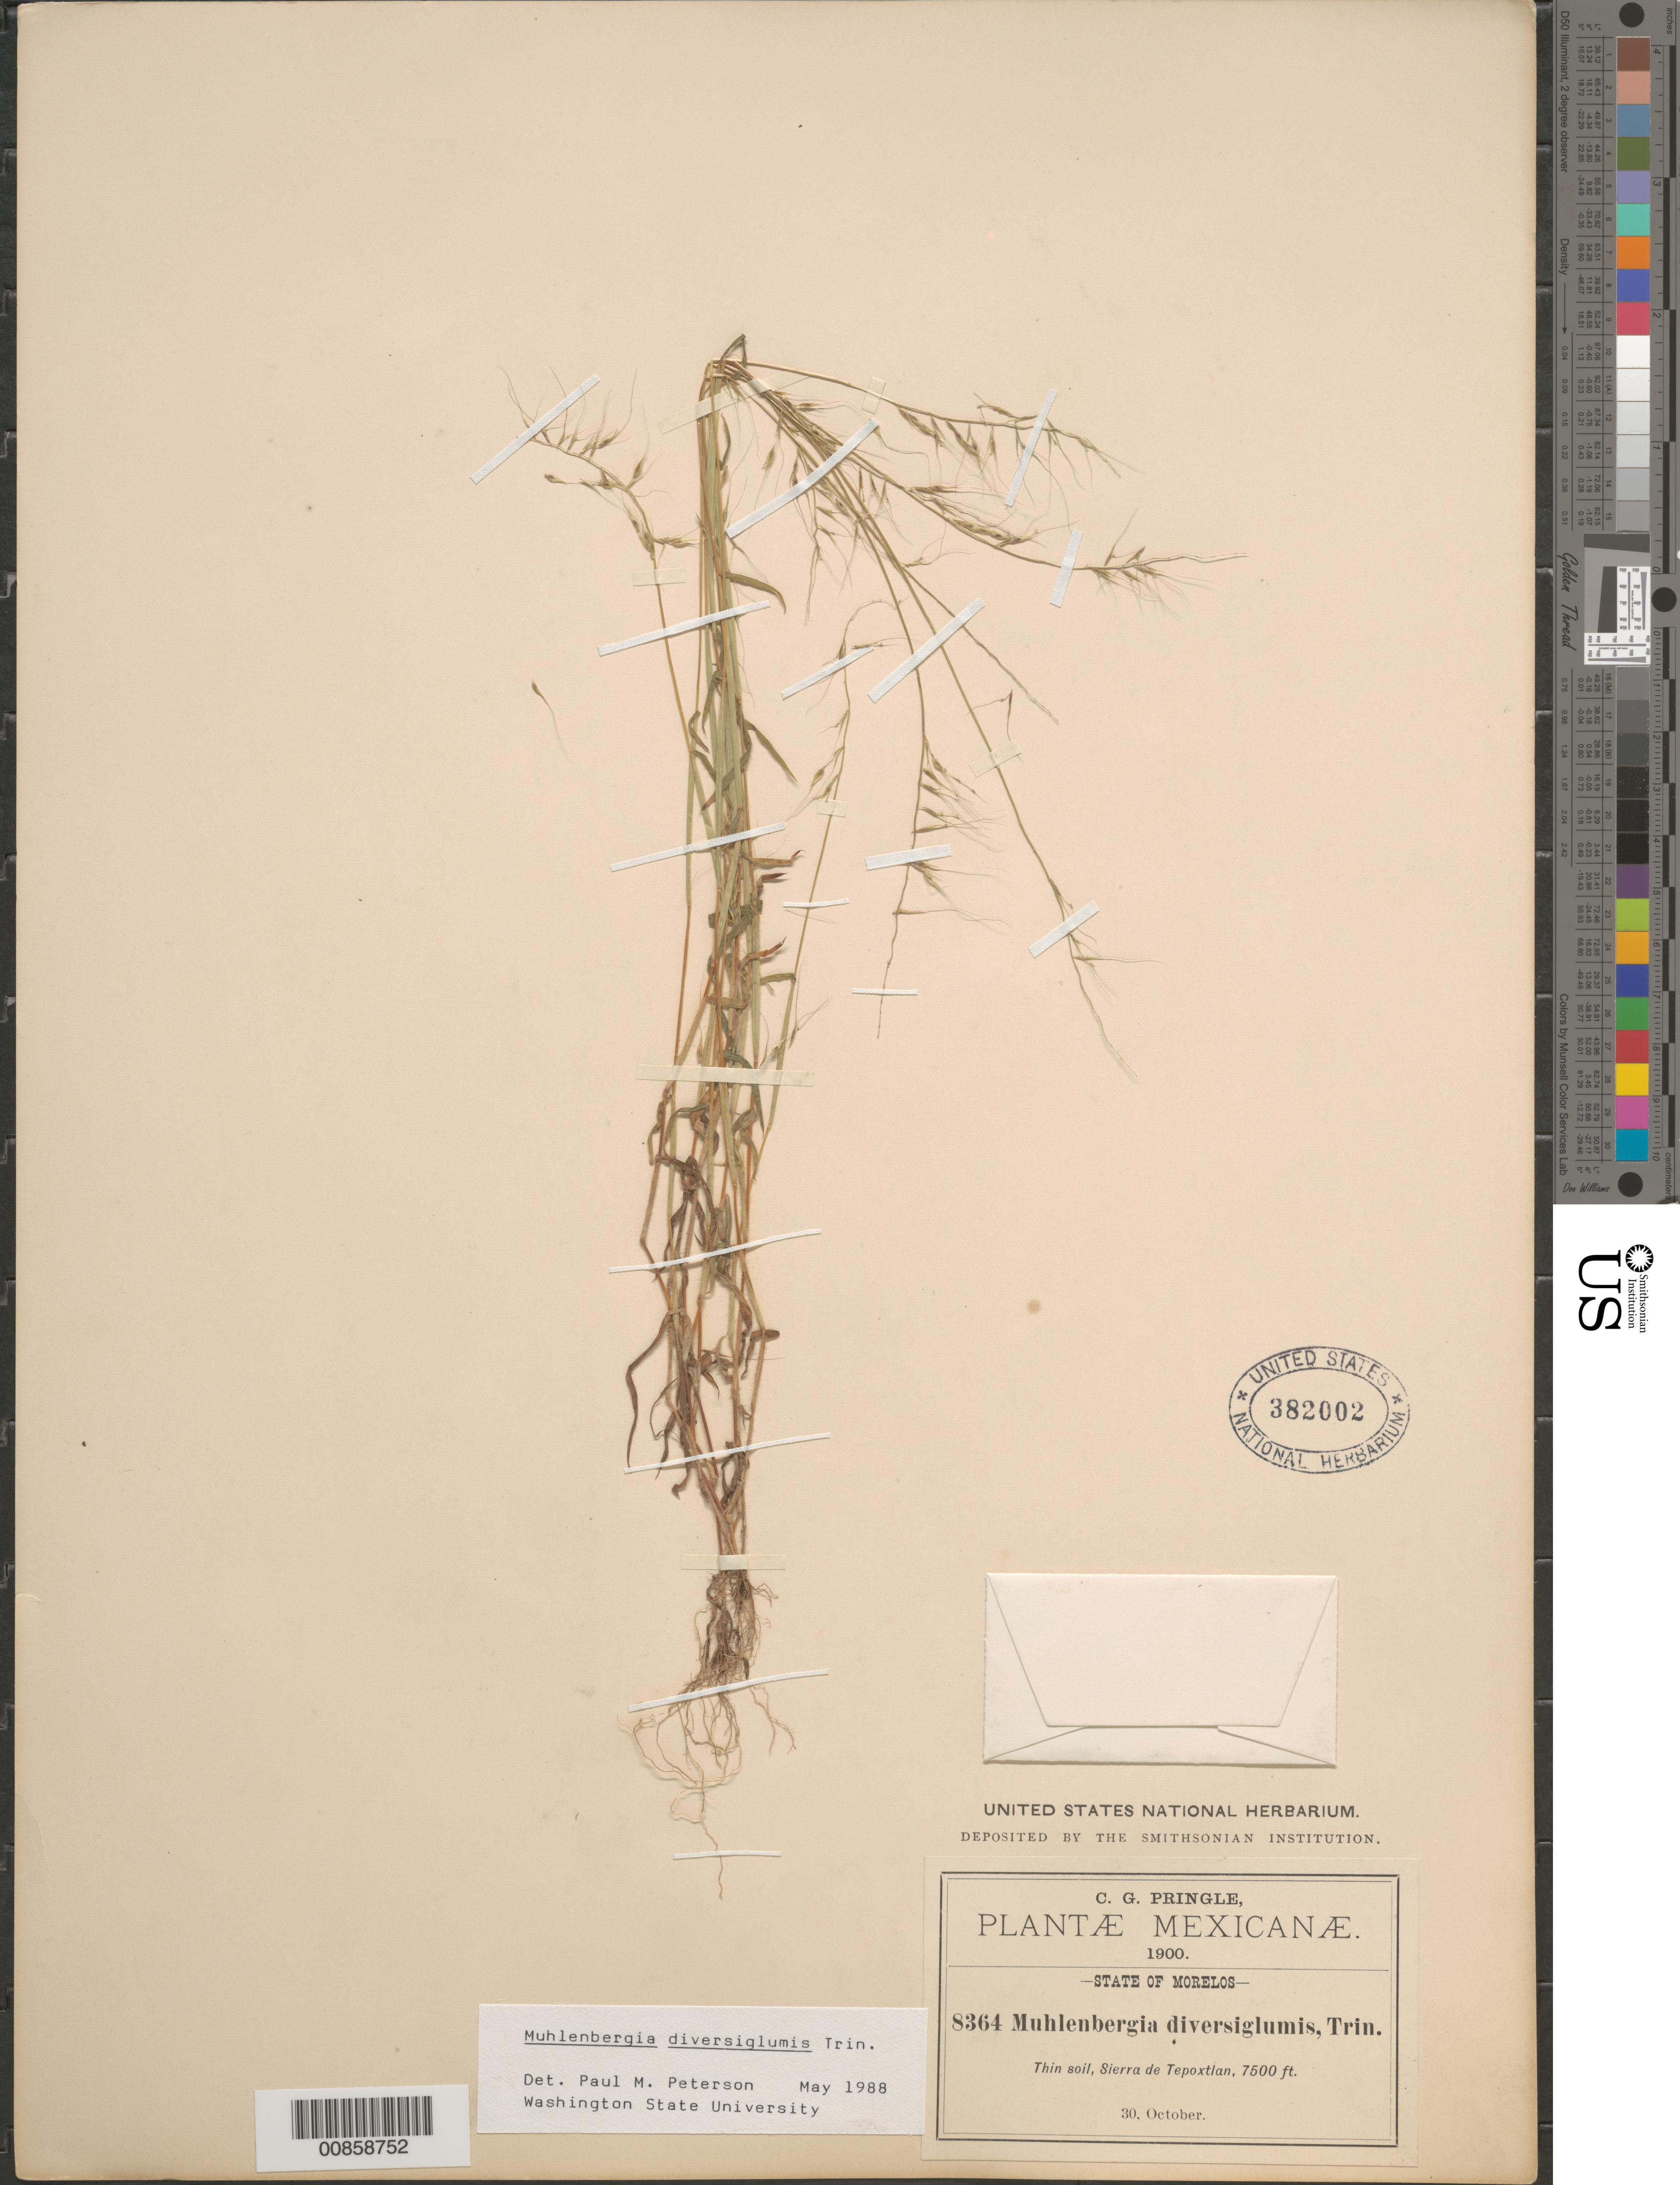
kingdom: Plantae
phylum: Tracheophyta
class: Liliopsida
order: Poales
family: Poaceae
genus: Muhlenbergia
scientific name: Muhlenbergia diversiglumis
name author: Trin.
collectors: C. G. Pringle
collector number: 8364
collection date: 1900-10-30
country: Mexico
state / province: Morelos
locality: Thin soil, Sierra de Tepoxtlan.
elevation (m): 2286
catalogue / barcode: US 382002